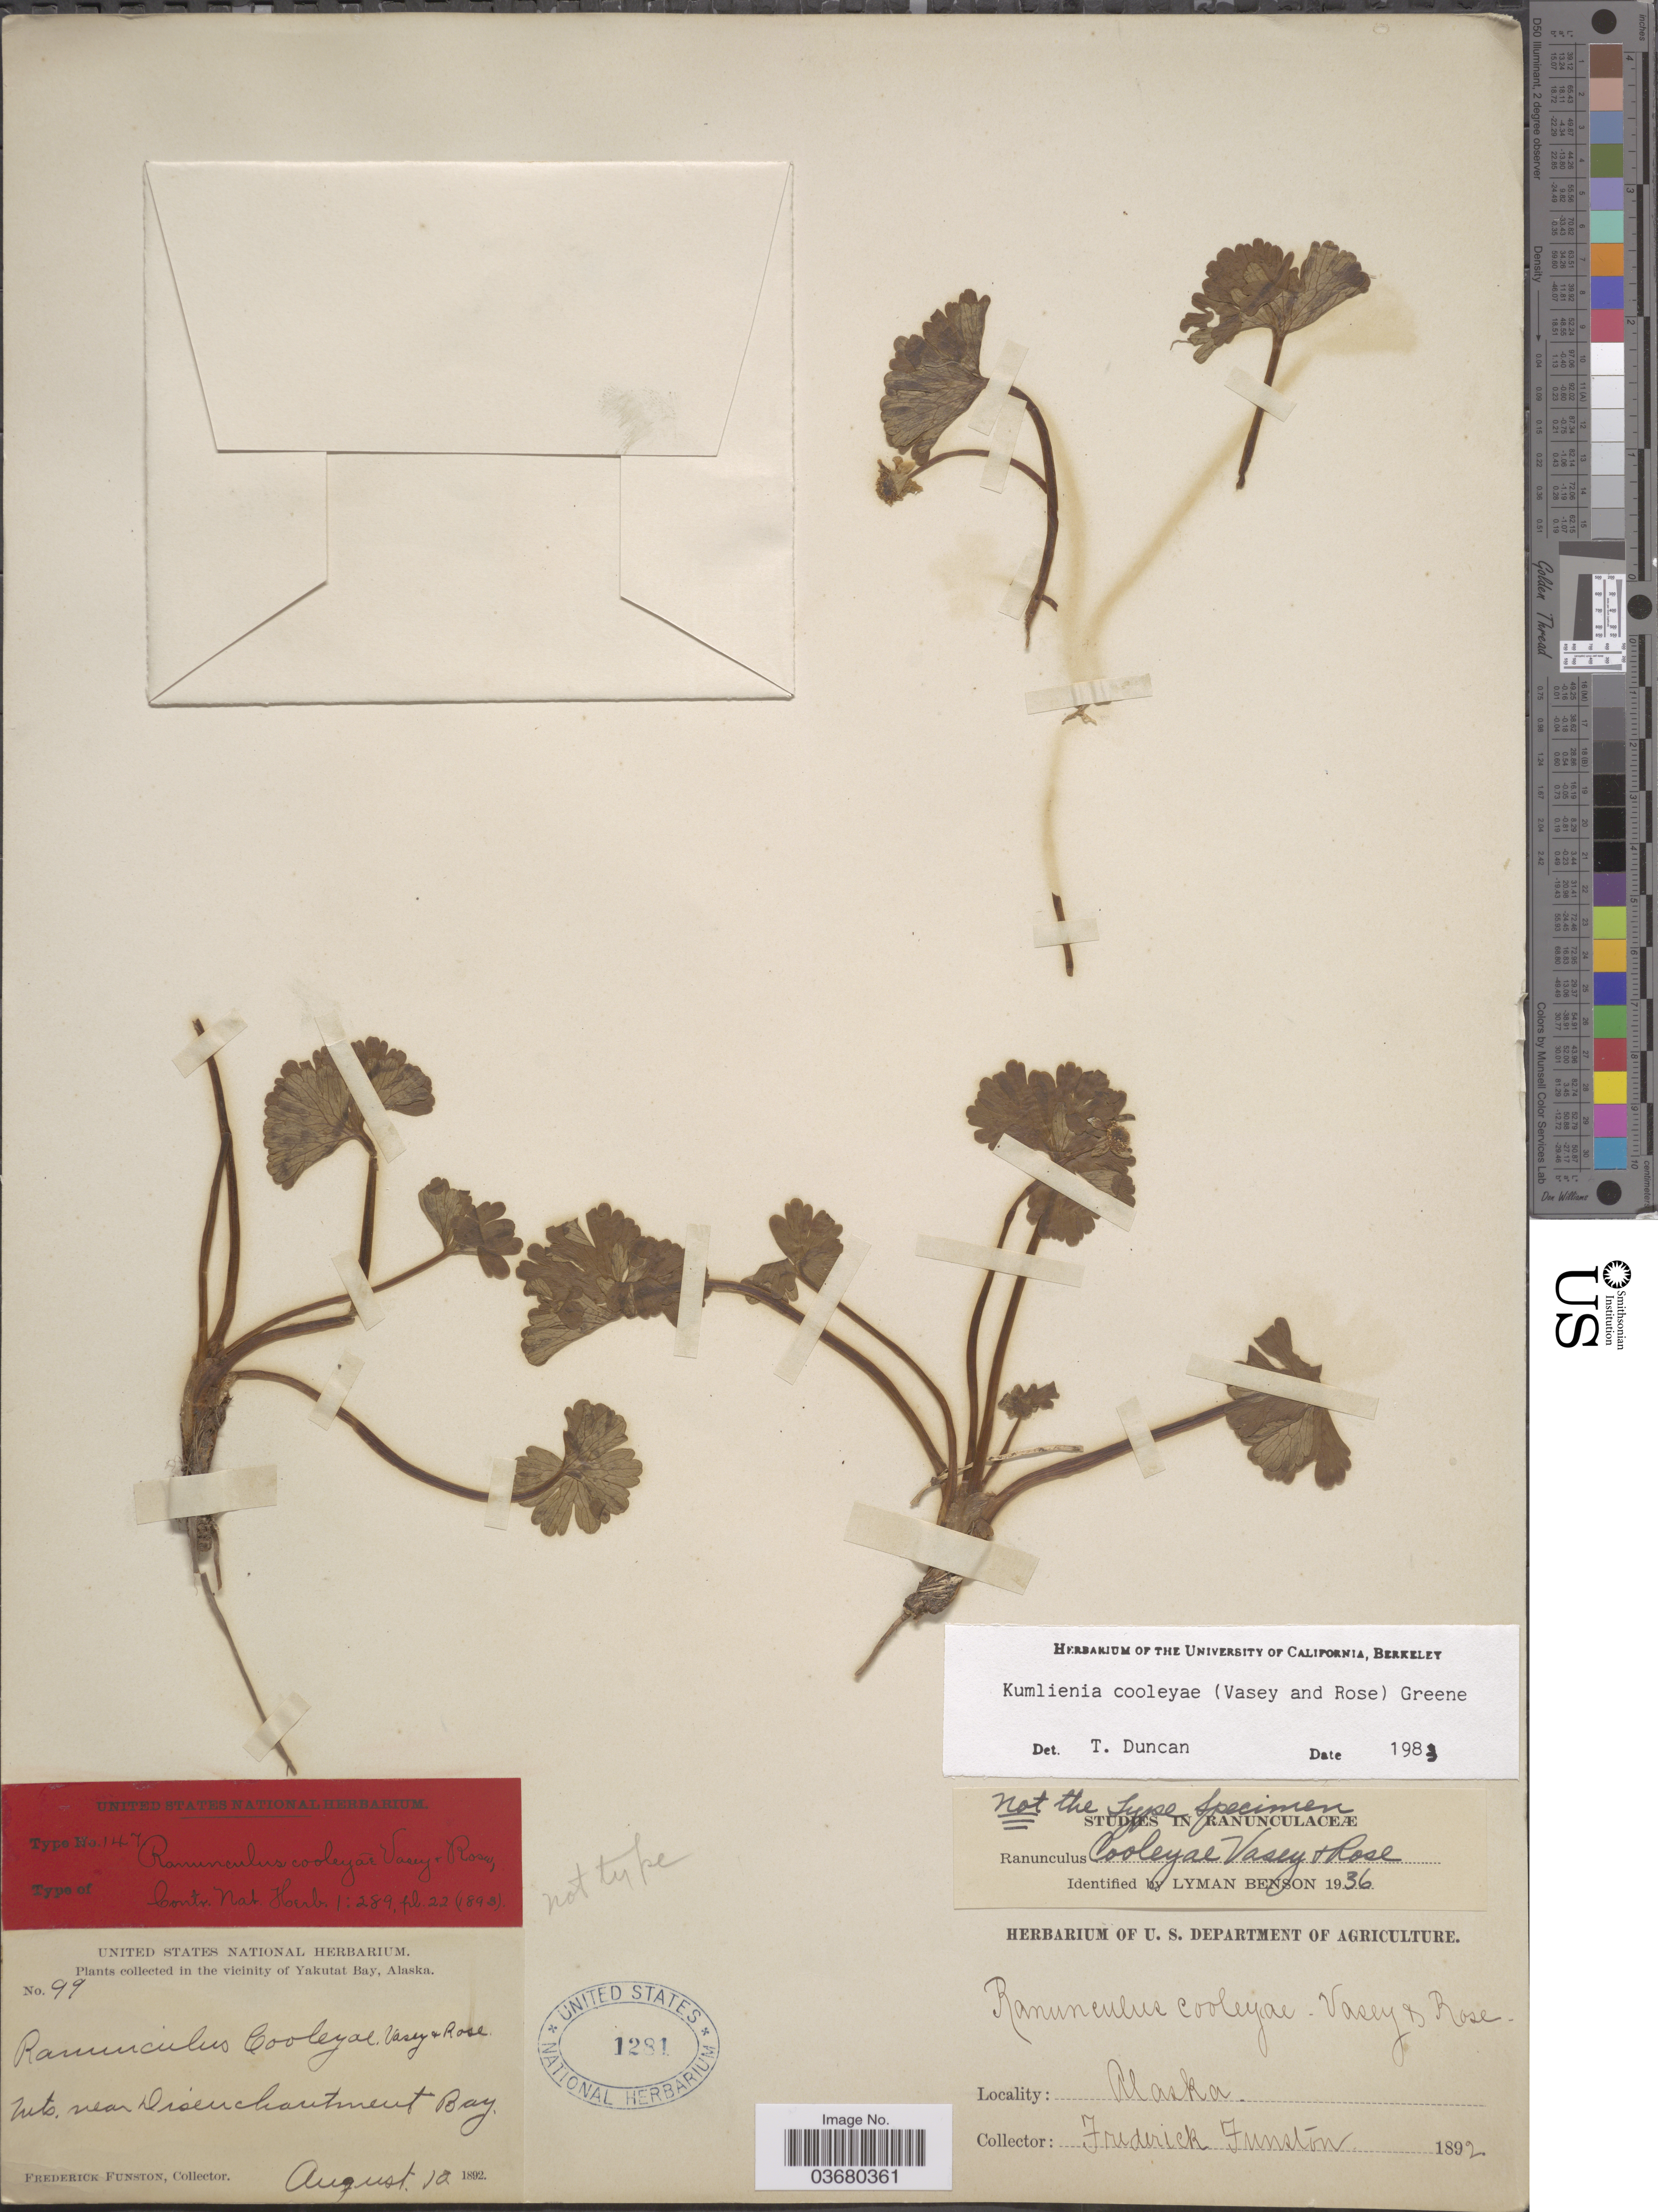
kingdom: Plantae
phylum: Tracheophyta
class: Magnoliopsida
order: Ranunculales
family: Ranunculaceae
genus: Arcteranthis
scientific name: Arcteranthis cooleyae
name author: (Vasey & Rose) Greene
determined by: Strong, M. T., (US), Smithsonian Institution - National Museum of Natural History (UNITED STATES)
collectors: F. Funston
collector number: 99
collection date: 1892-08-10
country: United States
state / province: Alaska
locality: In the vicinity of Yakutat Bay. Mts. near Disenchantment Bay.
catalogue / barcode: US 1281